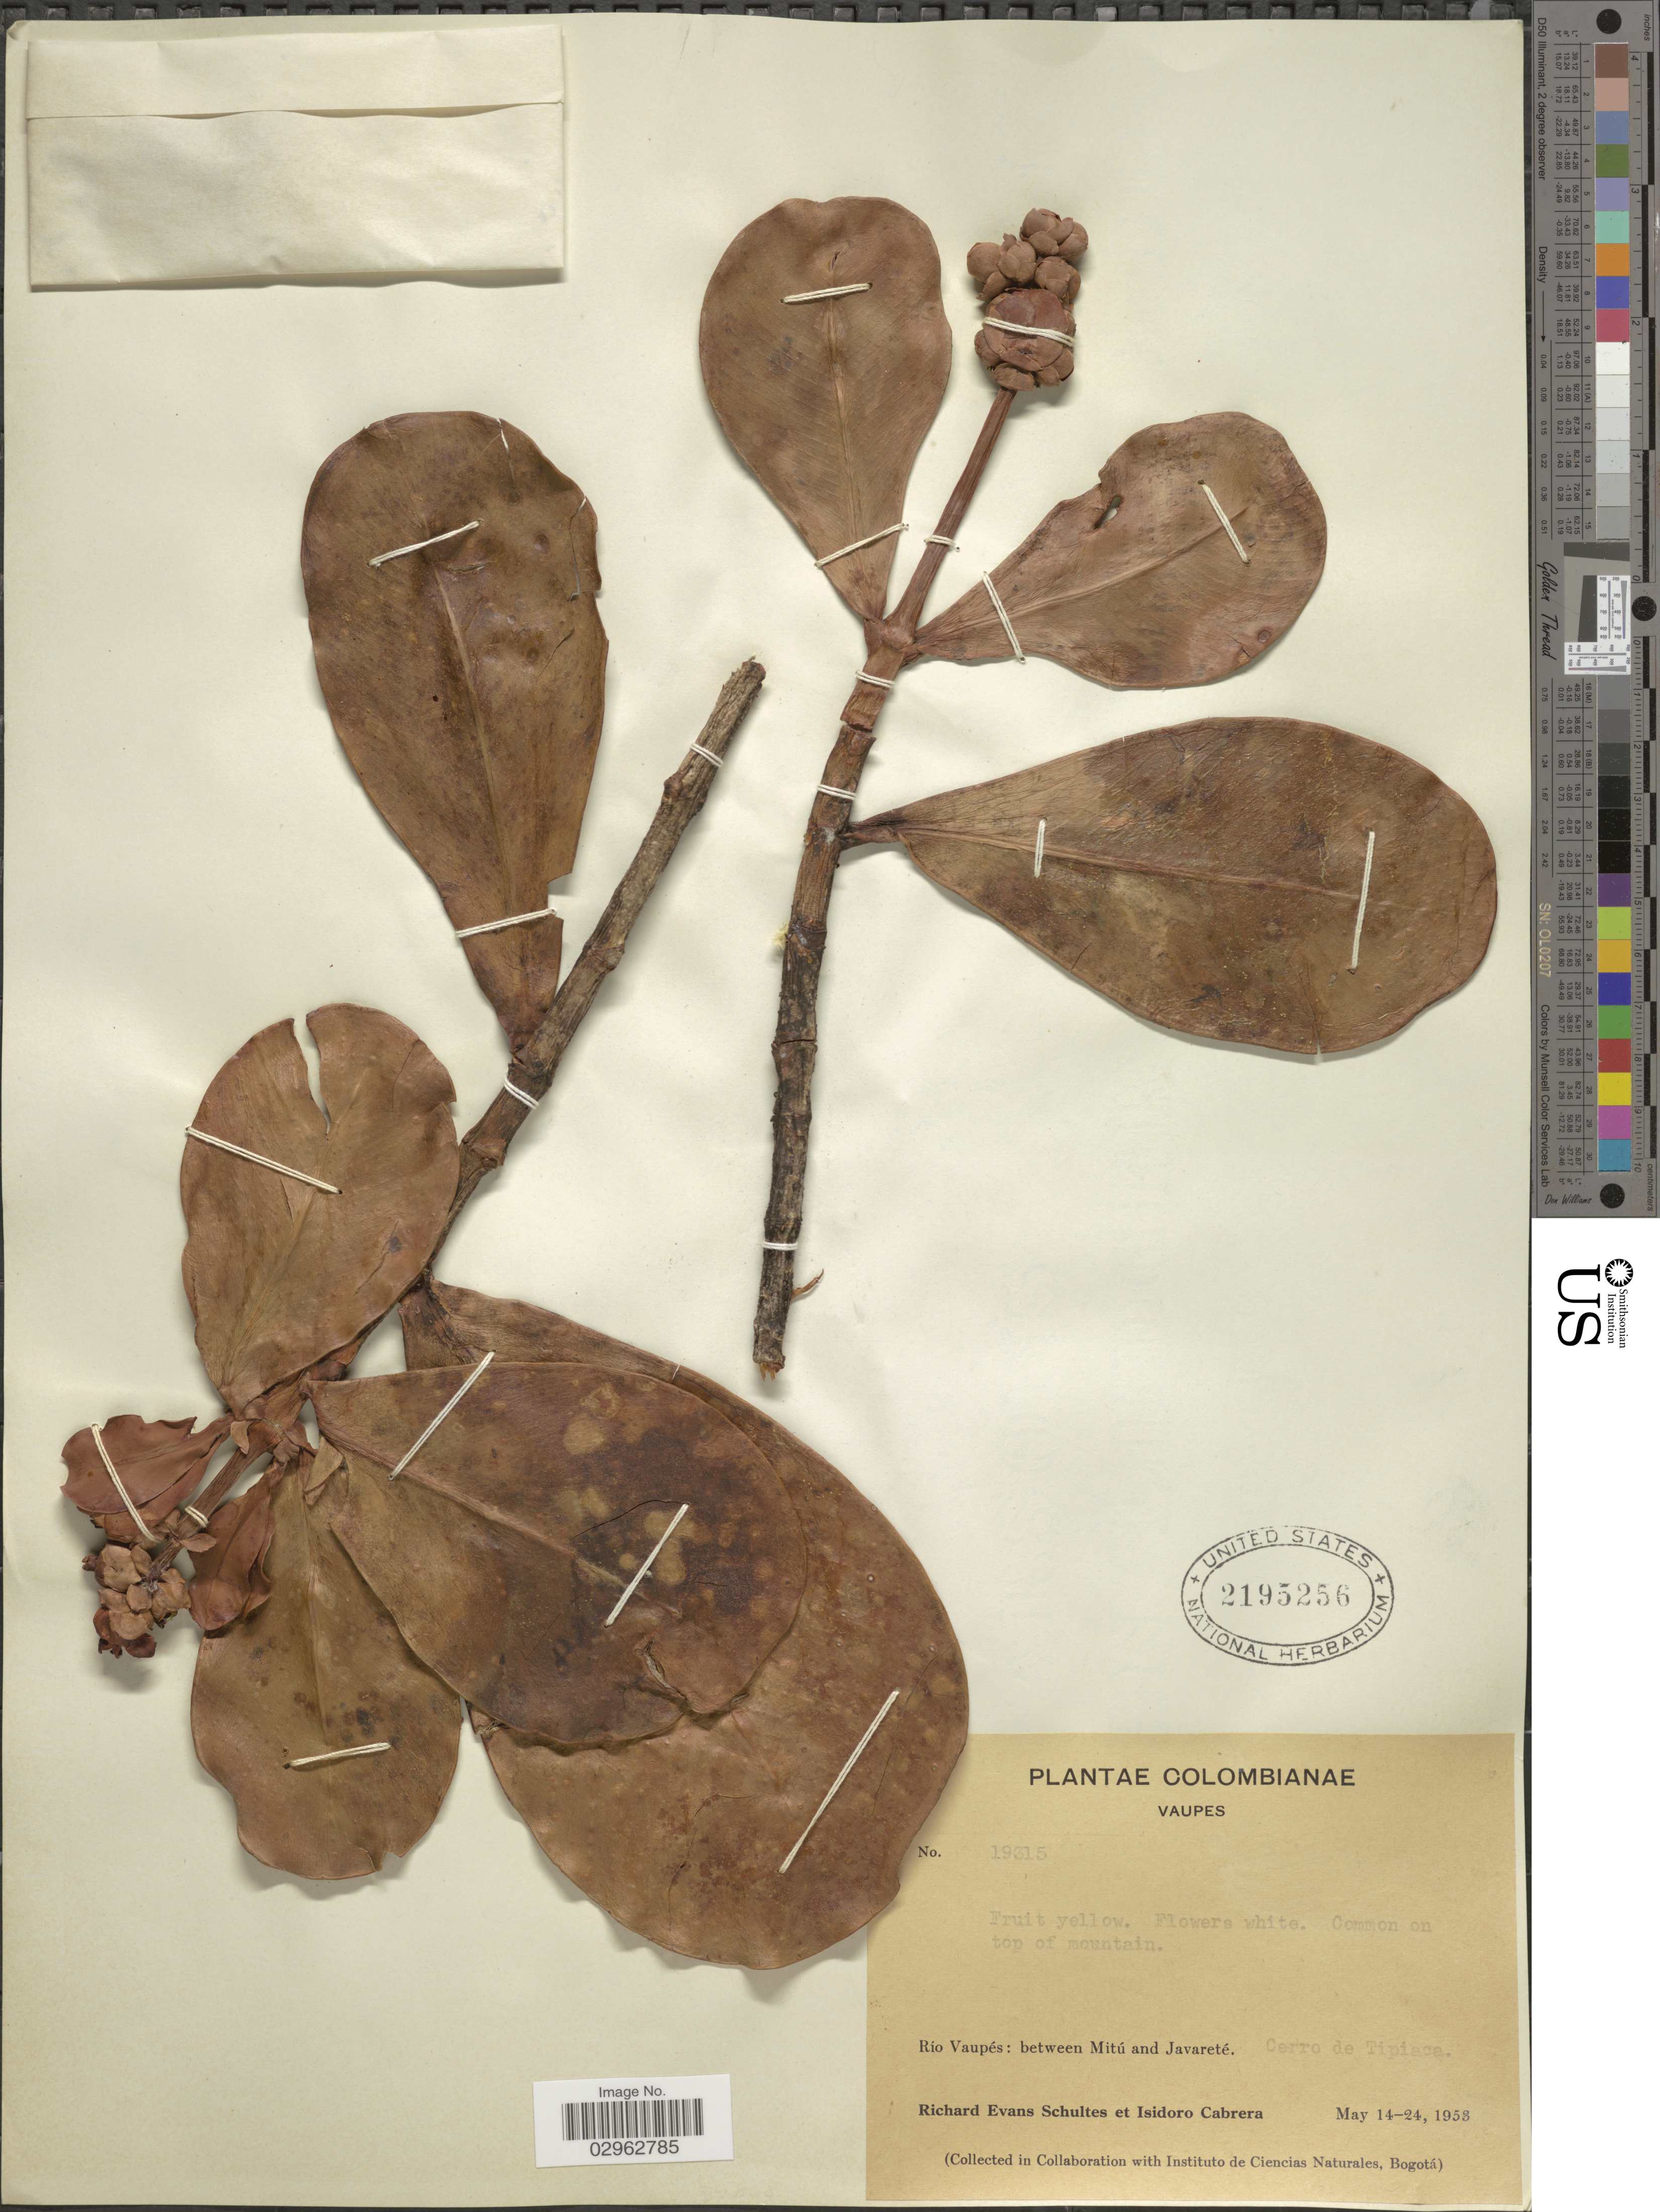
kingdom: Plantae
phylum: Tracheophyta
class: Magnoliopsida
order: Malpighiales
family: Clusiaceae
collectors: R. E. Schultes & I. Cabrera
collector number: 19315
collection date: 1953-05-14/1953-05-24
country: Colombia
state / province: Vaupés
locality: Top of mountain. Río Vaupés: between Mitú and Javareté. Cerro de Tipiaca.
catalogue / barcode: US 2195256